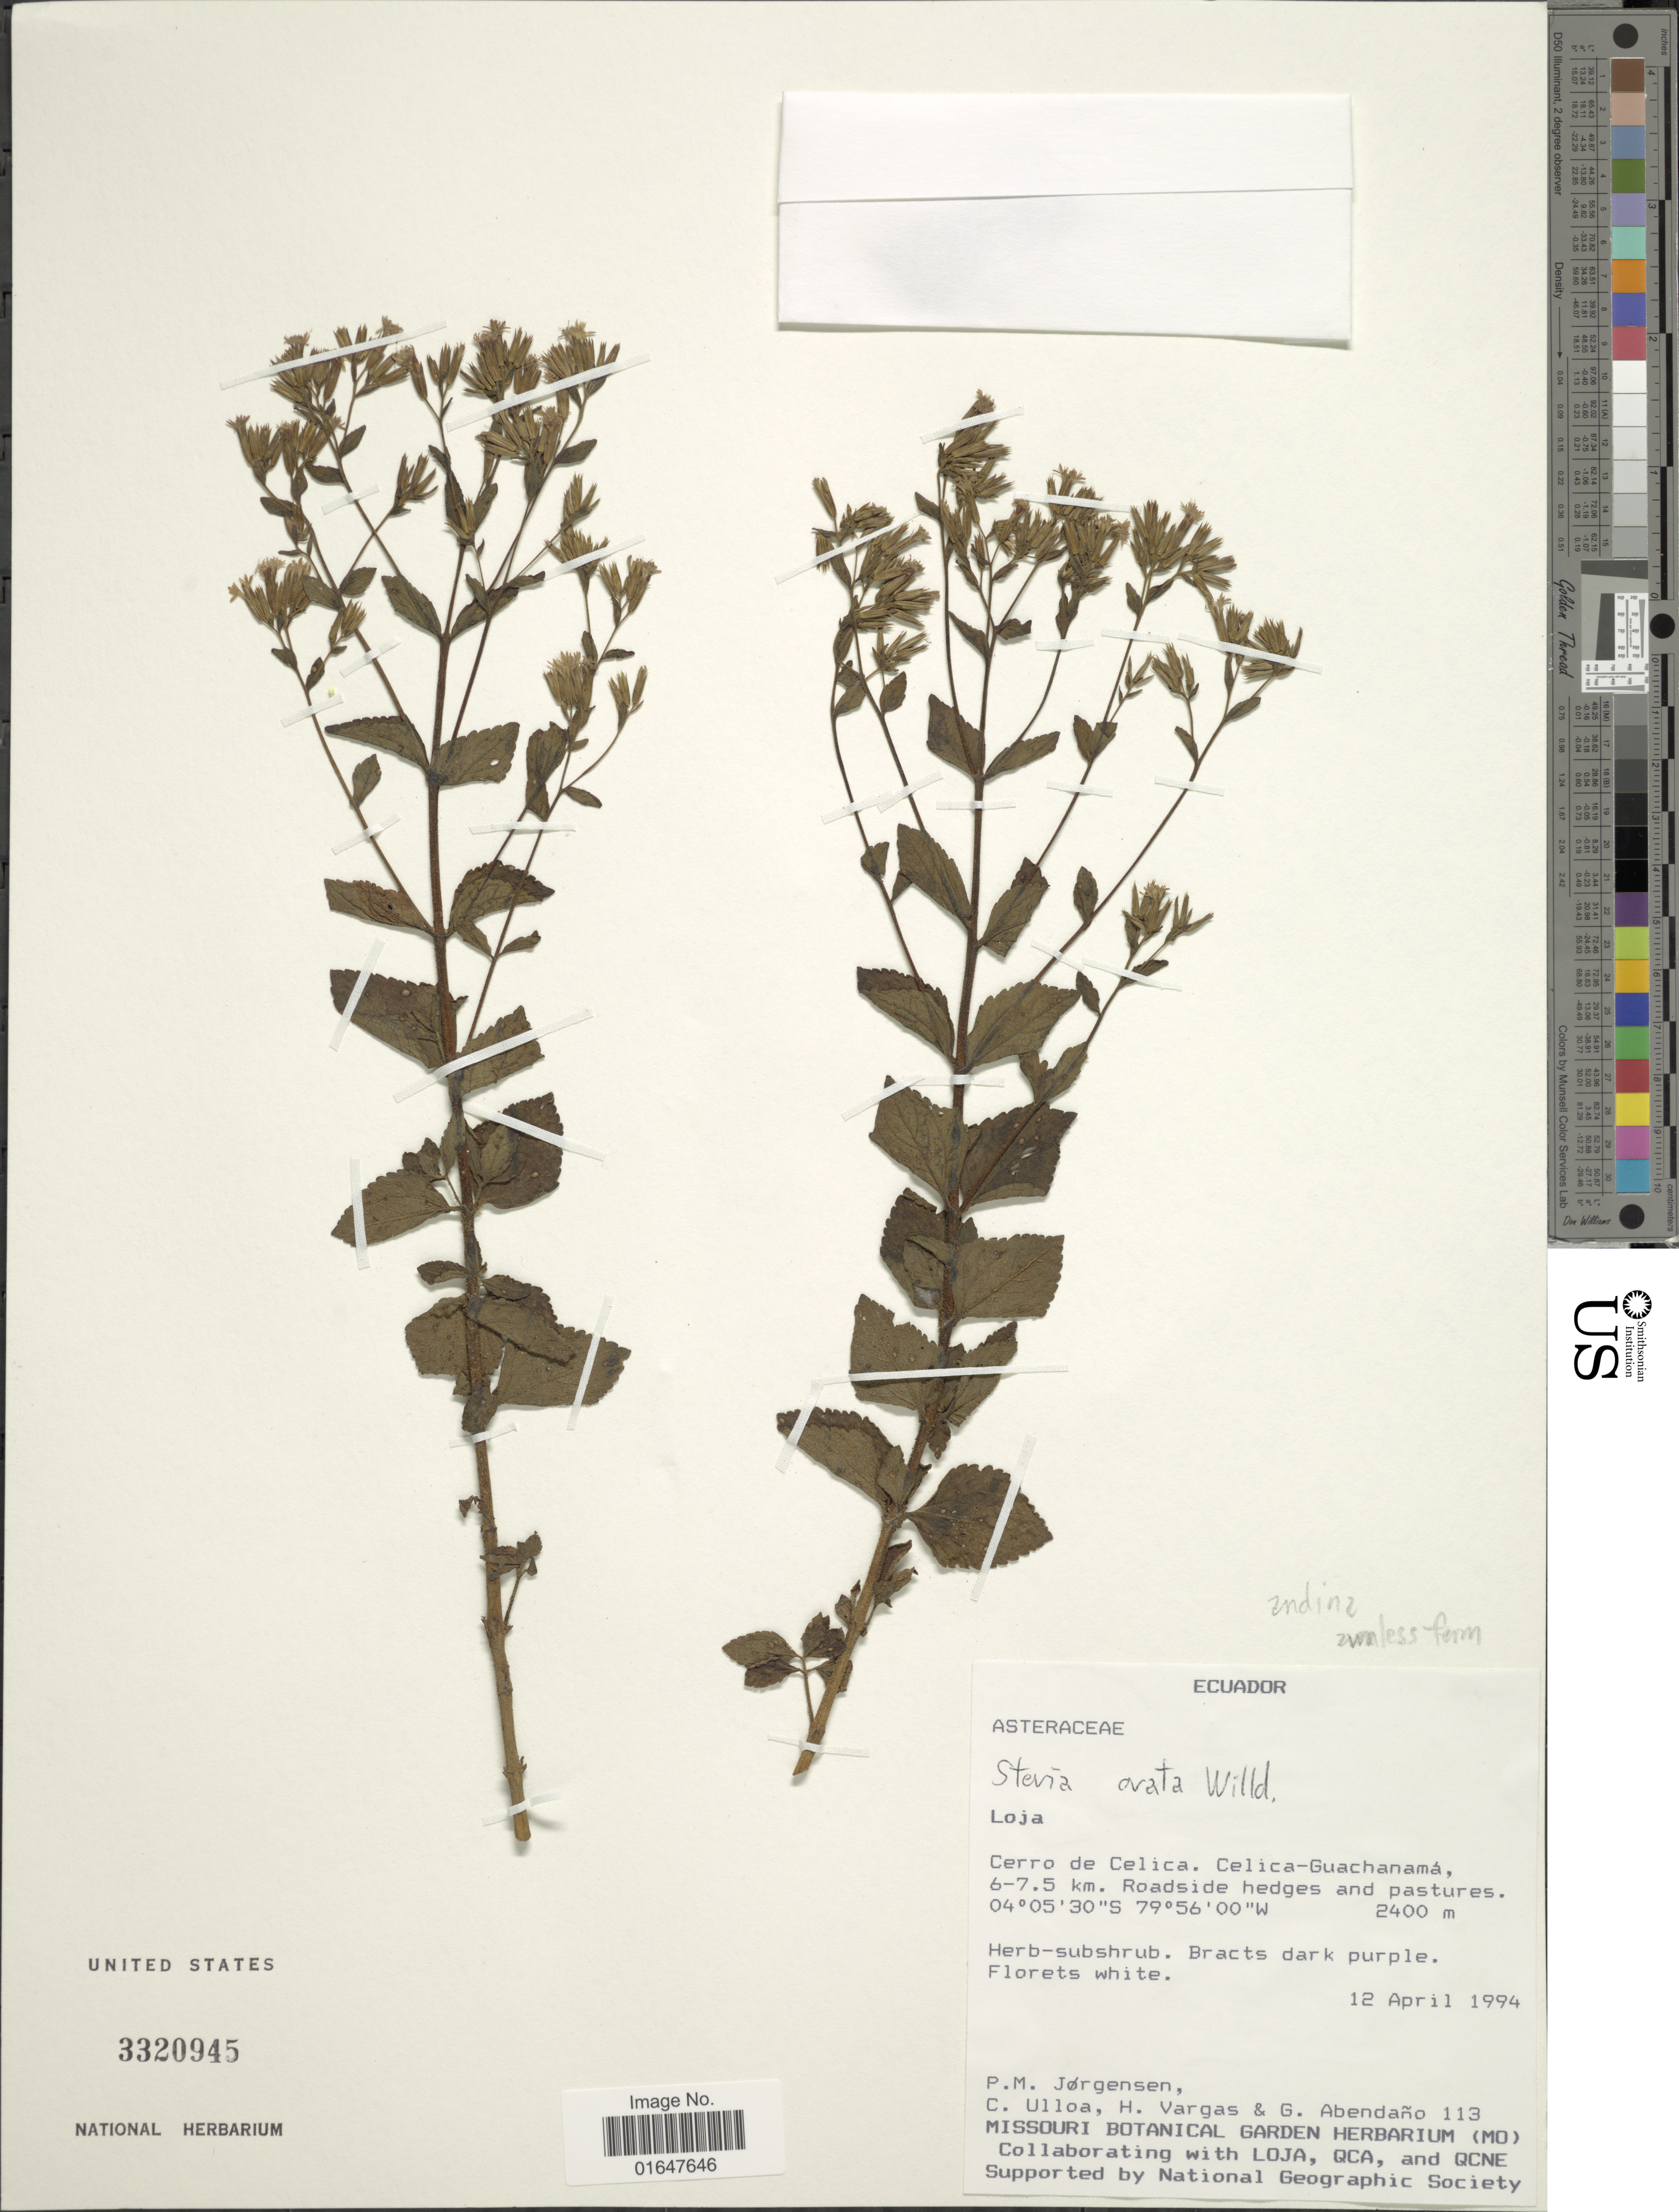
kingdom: Plantae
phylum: Tracheophyta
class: Magnoliopsida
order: Asterales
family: Asteraceae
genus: Stevia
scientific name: Stevia andina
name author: B.L. Rob.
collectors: P. M. Jørgensen, C. Ulloa, H. Vargas & G. Abendaño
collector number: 113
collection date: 1994-04-12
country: Ecuador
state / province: Loja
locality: Cerro de Celica, Celica-Guachanama, 6-7.5 km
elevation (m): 2400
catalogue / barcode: US 3320945